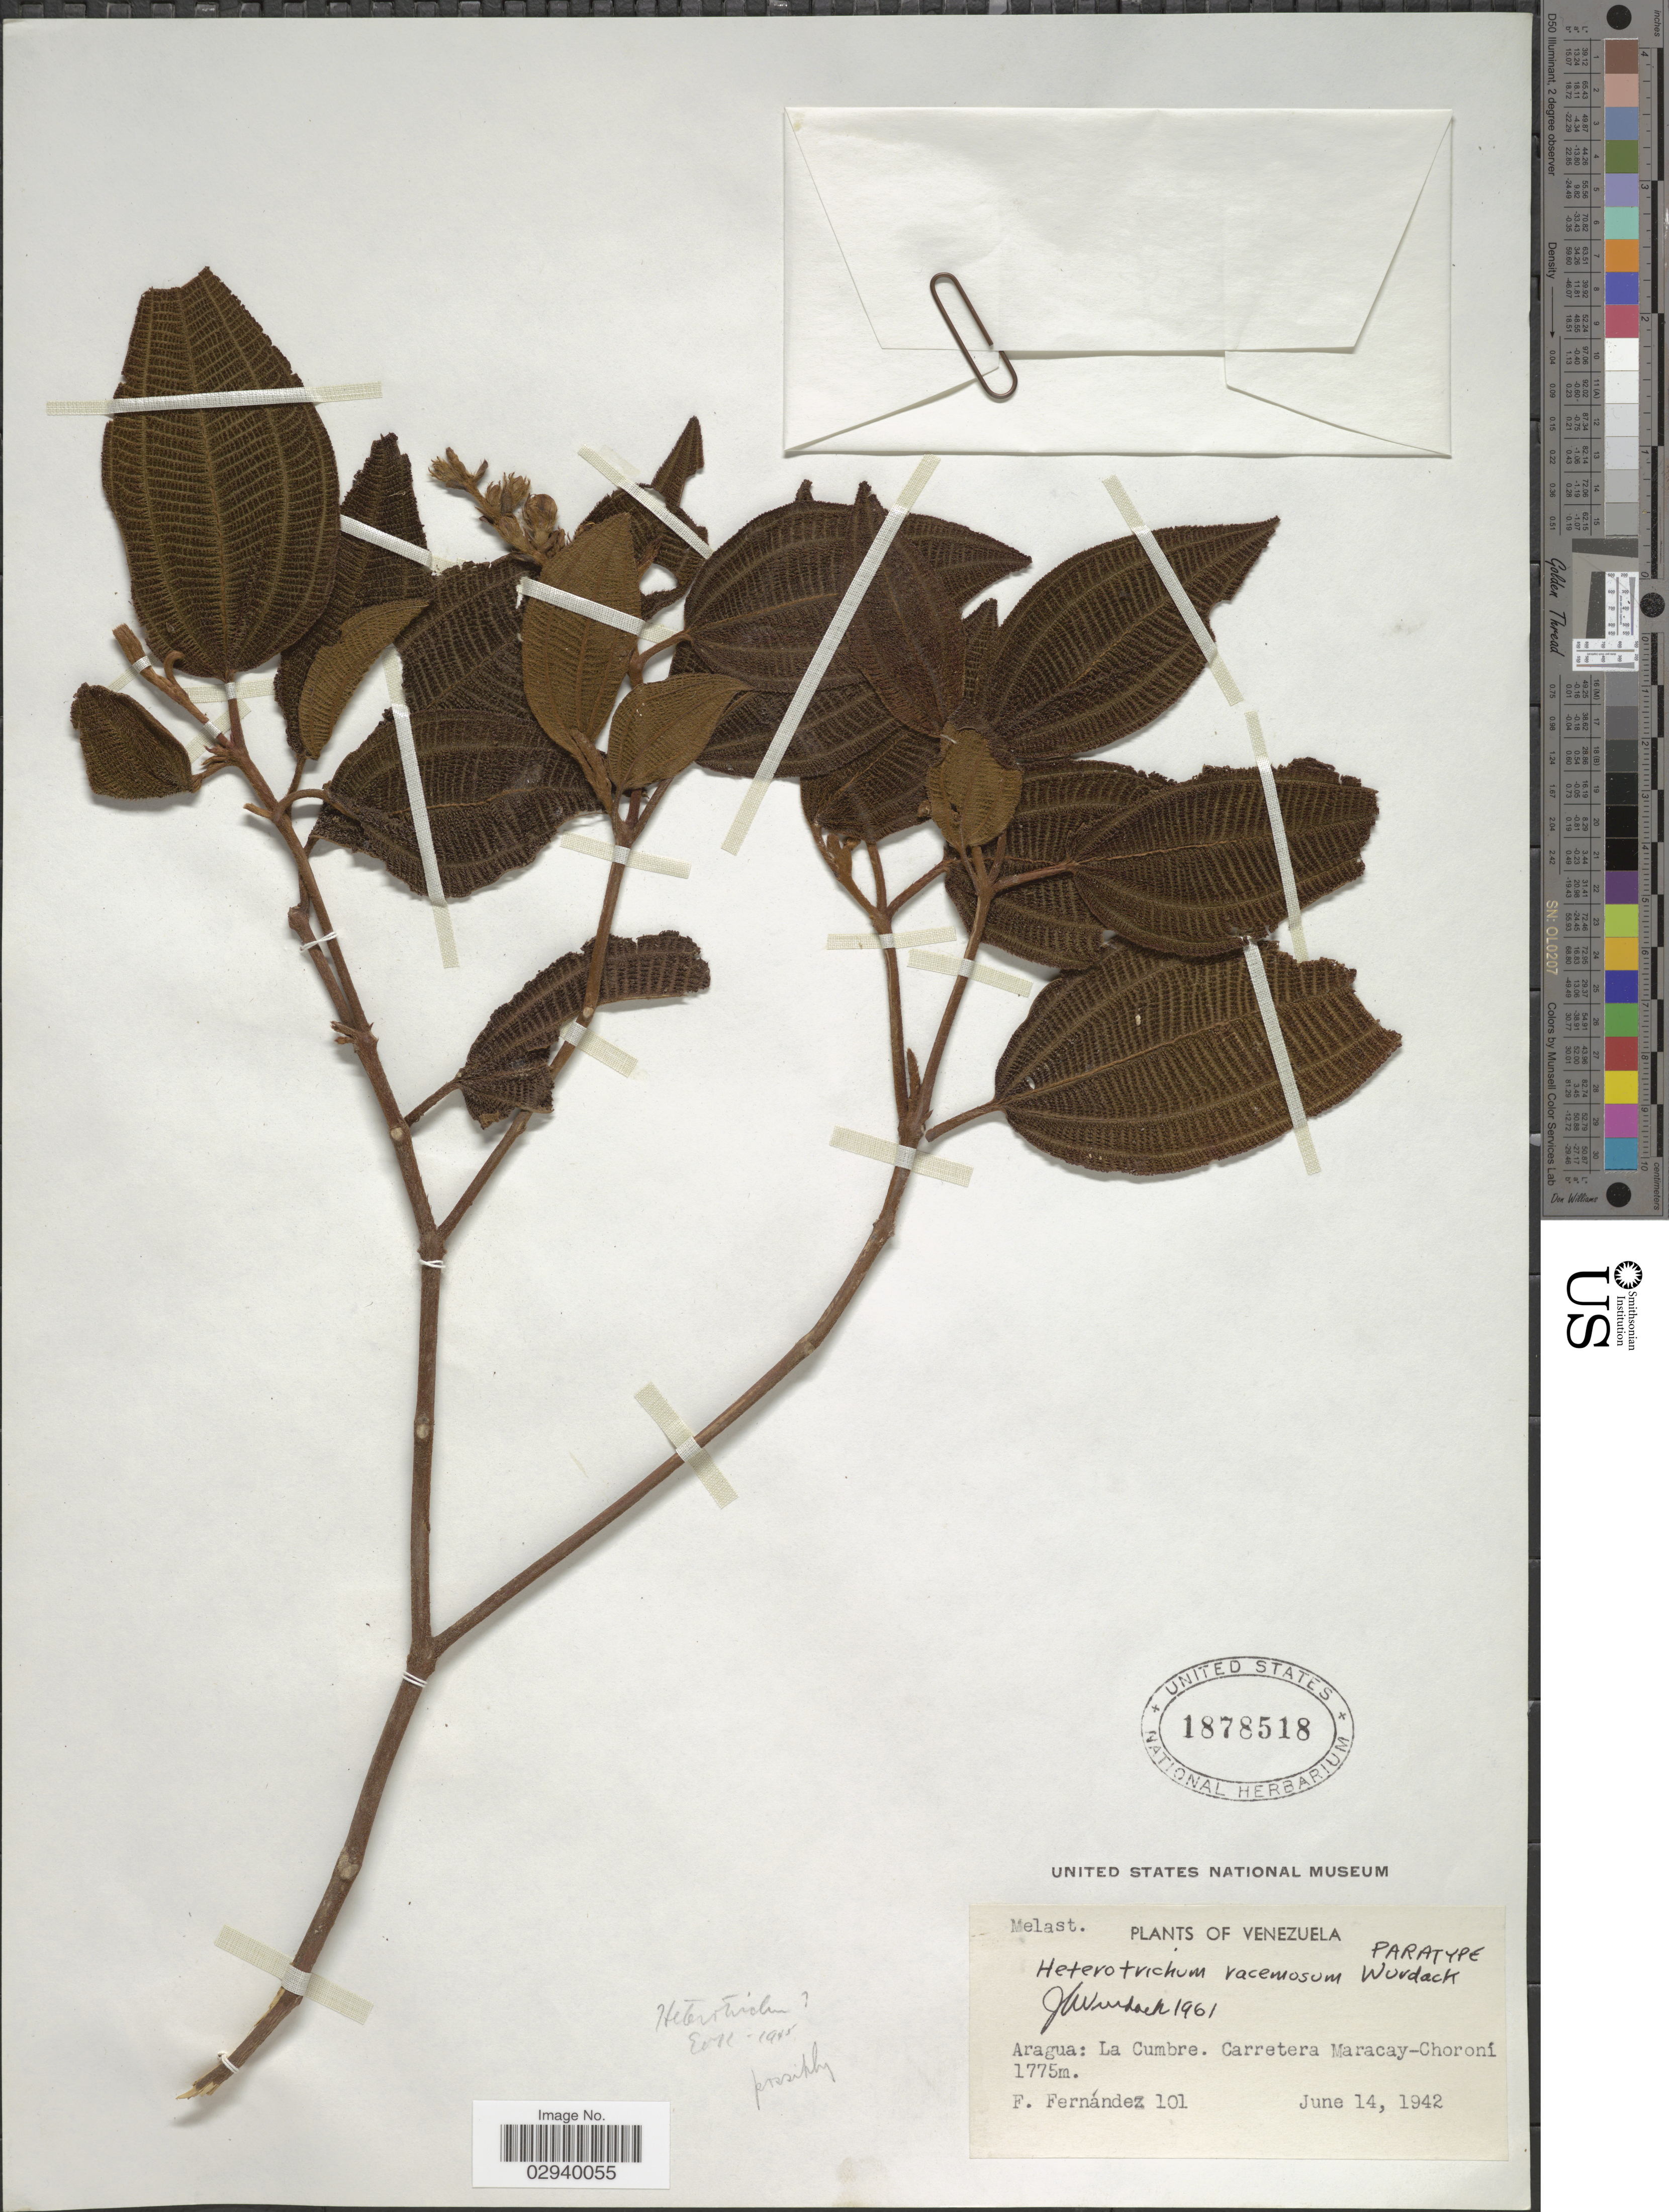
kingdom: Plantae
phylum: Tracheophyta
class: Magnoliopsida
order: Myrtales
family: Melastomataceae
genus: Miconia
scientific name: Miconia laevipilis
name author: Wurdack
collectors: F. Fernández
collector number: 101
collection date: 1942-06-14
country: Venezuela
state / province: Aragua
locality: La Cumbre. Carretera Maracay-Choroní.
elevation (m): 1775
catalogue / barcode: US 1878518